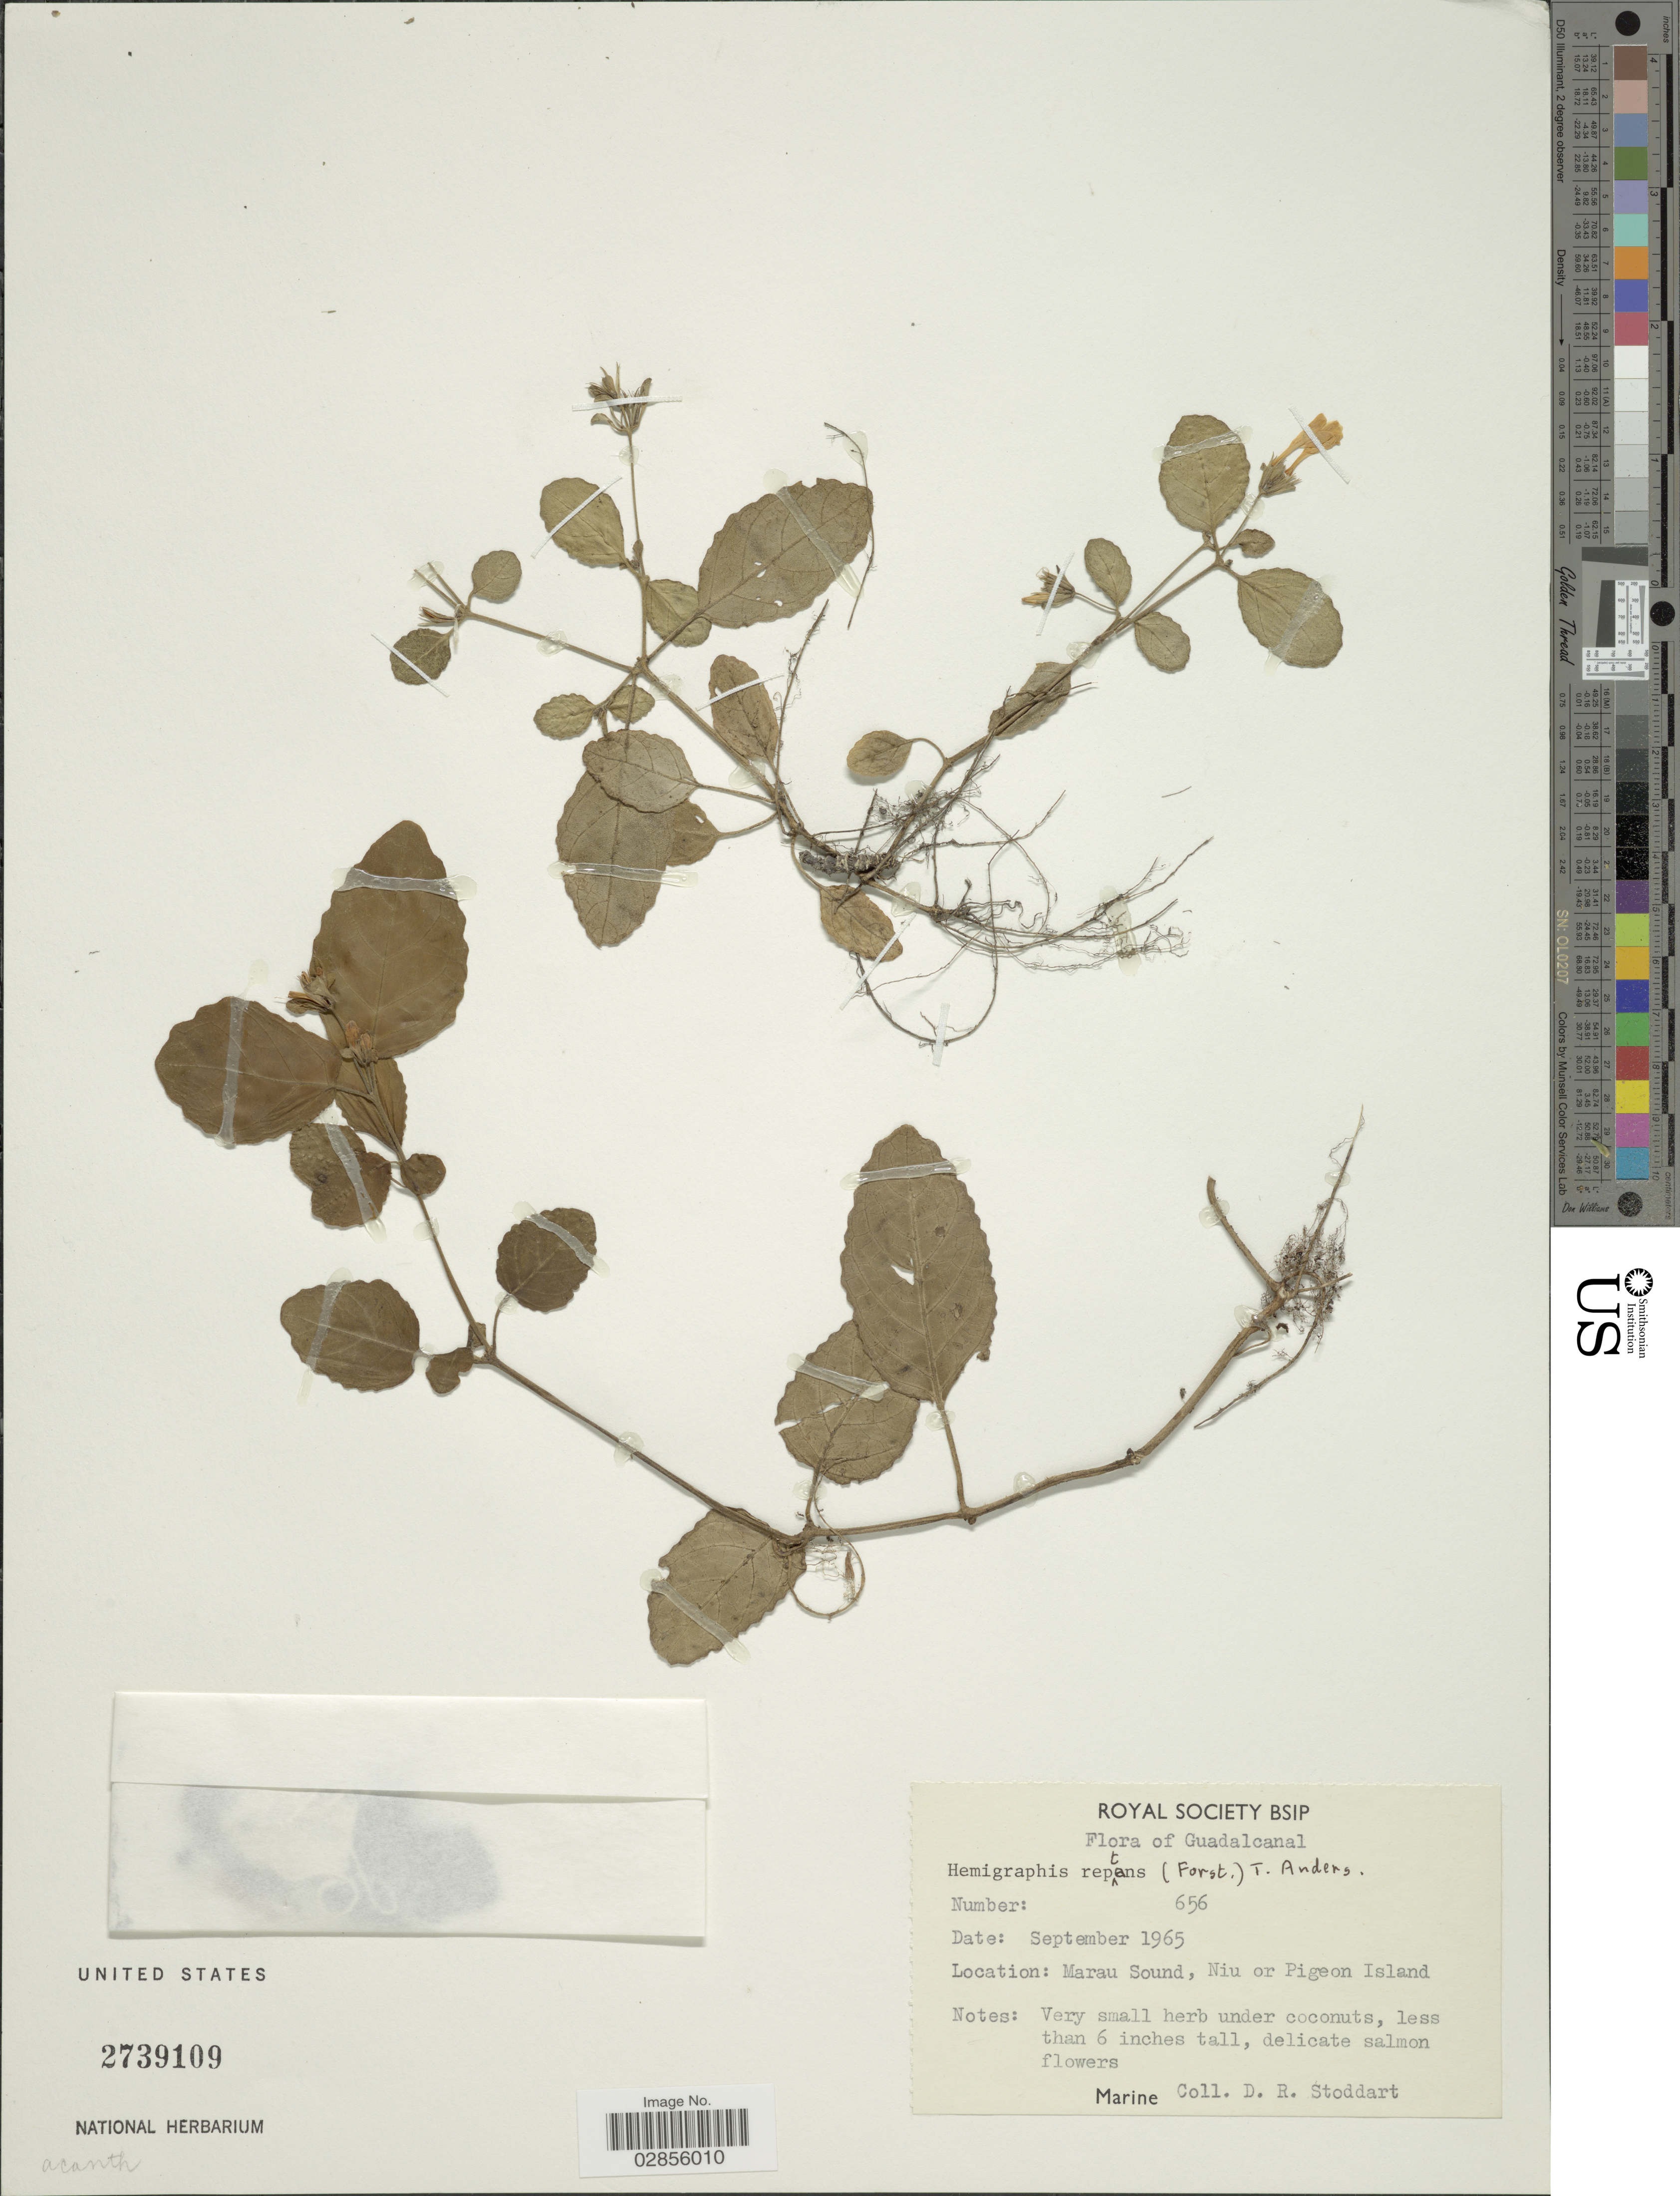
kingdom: Plantae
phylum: Tracheophyta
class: Magnoliopsida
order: Lamiales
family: Acanthaceae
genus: Strobilanthes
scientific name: Strobilanthes reptans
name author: (G. Forst.) Moylan ex Y.F. Deng & J.R.I. Wood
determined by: Wagner, W. L., (BOT), Smithsonian Institution - National Museum of Natural History (UNITED STATES)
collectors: D. R. Stoddart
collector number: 656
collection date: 1965-09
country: Solomon Islands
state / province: Solomon Islands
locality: Guadalcanal. Marau Sound, Niu or Pigeon Island.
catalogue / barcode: US 2739109